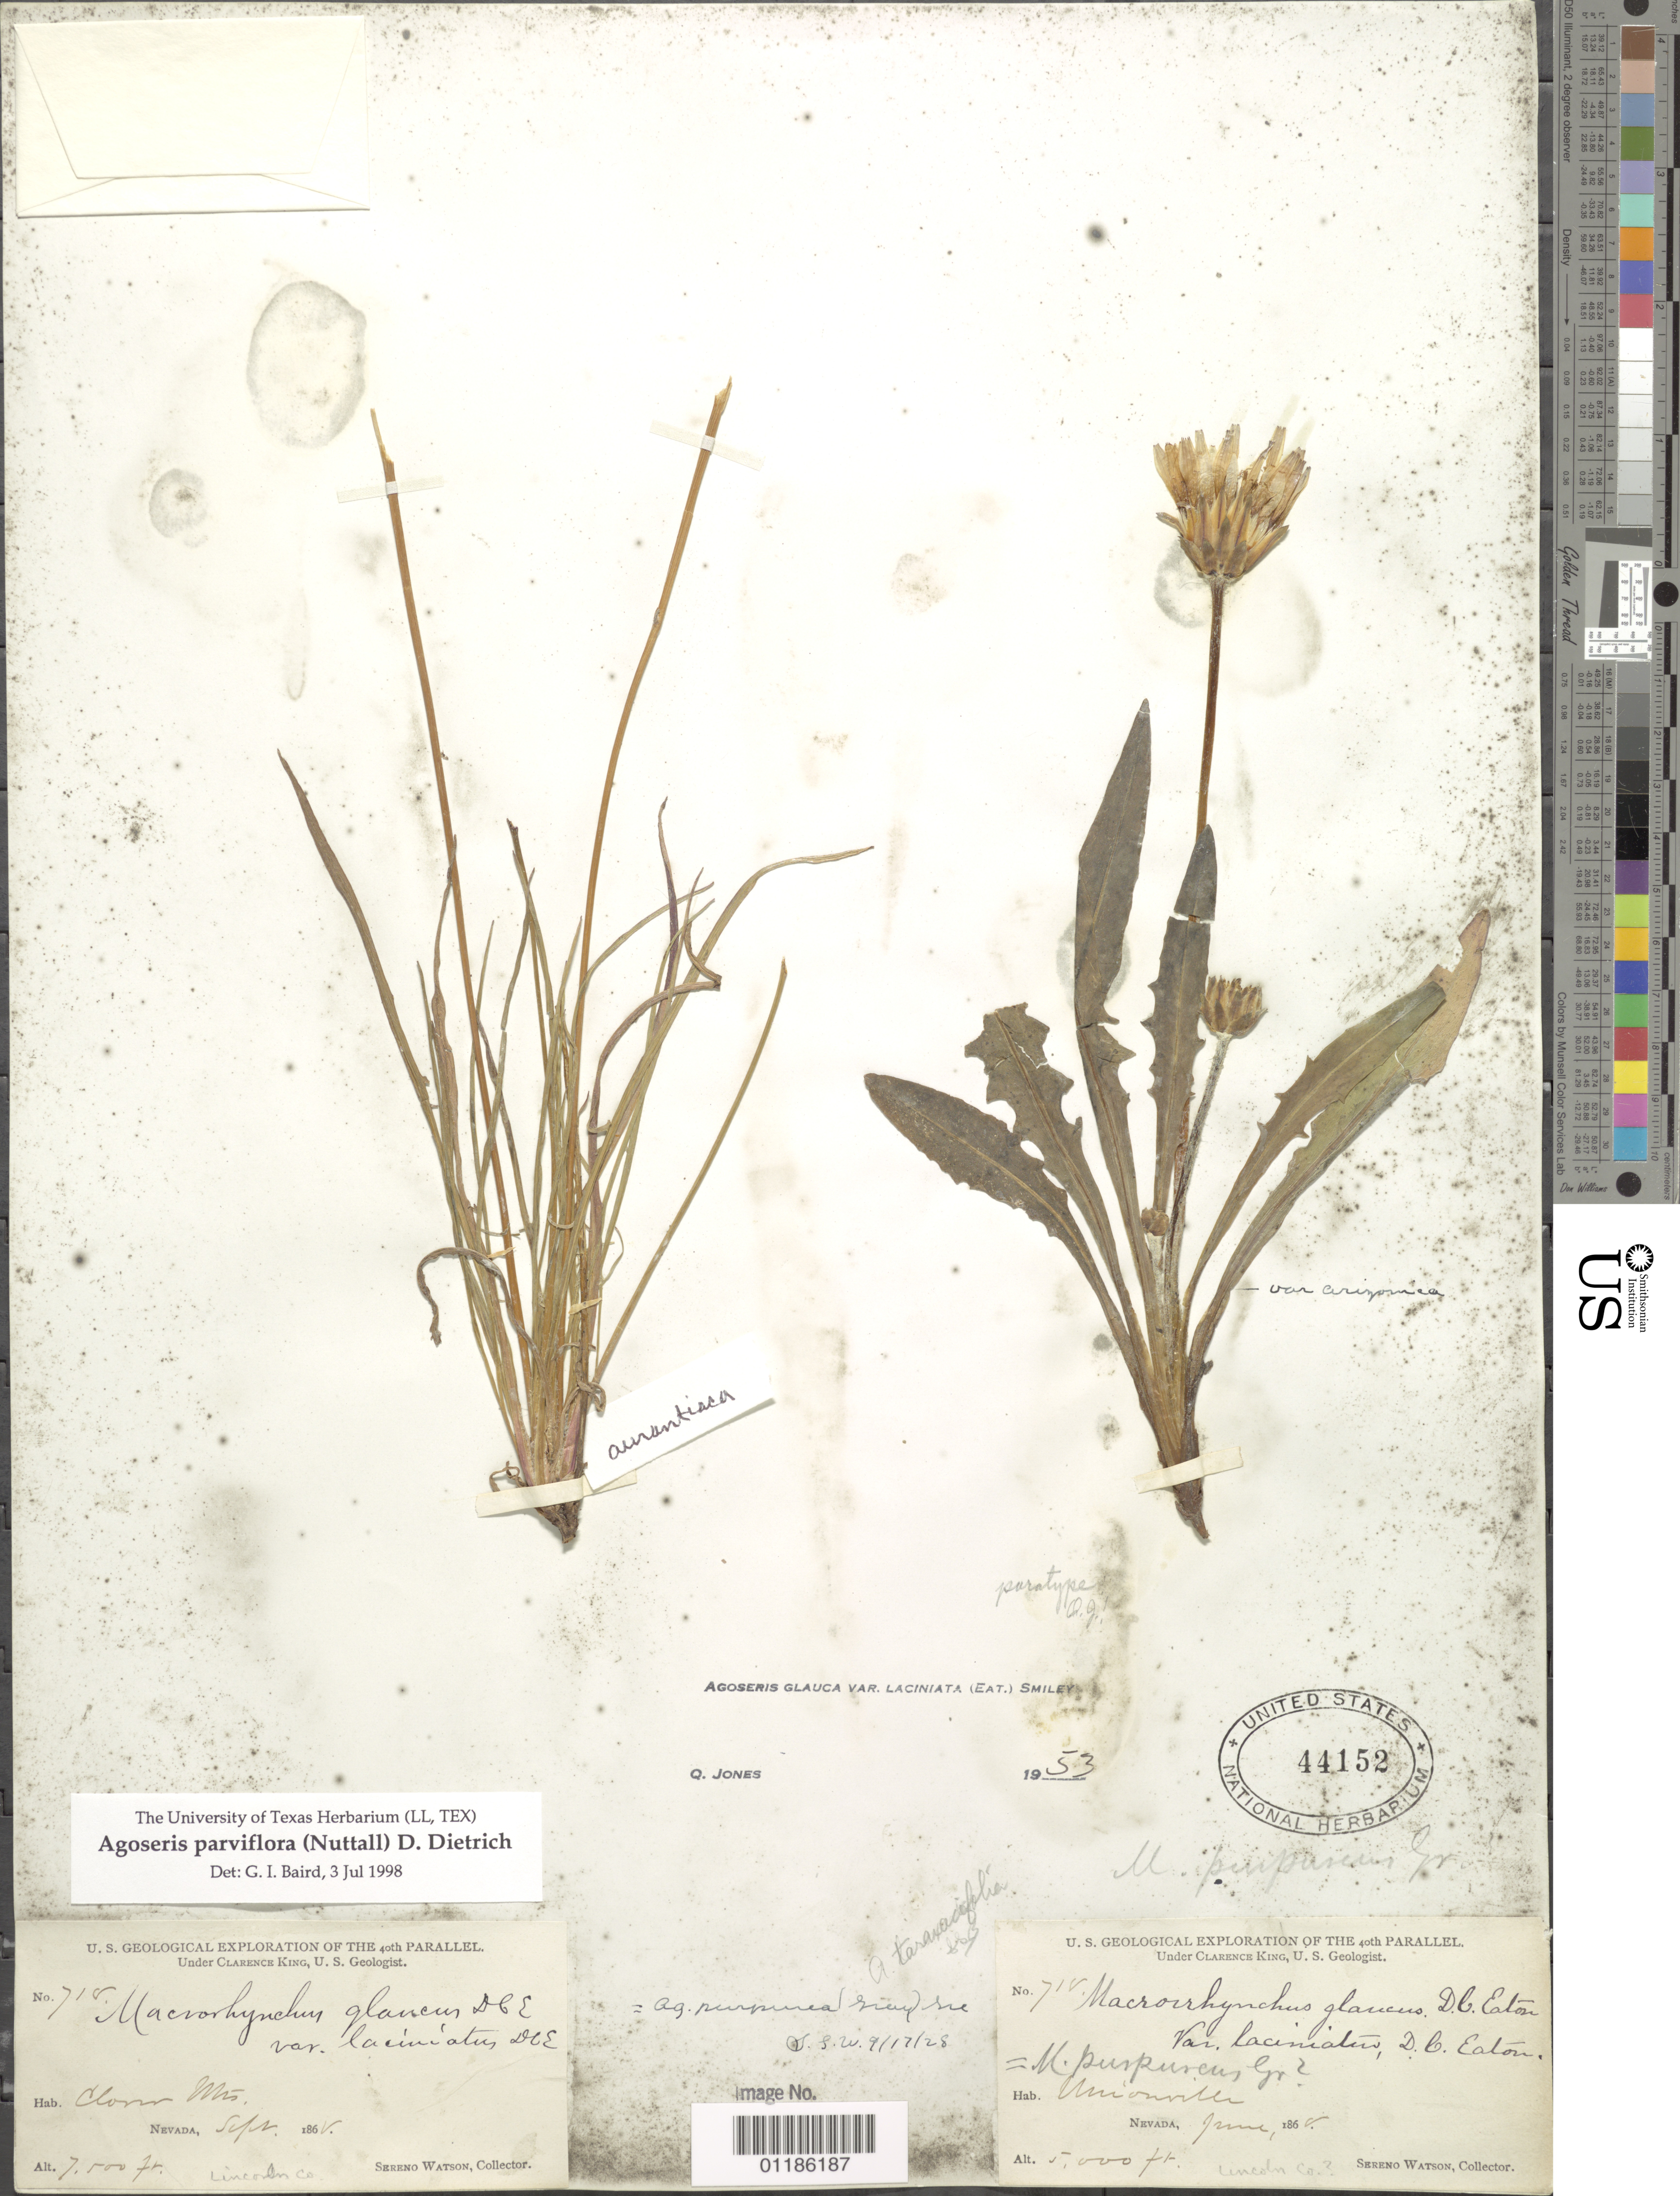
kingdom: Plantae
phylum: Tracheophyta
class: Magnoliopsida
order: Asterales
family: Asteraceae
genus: Agoseris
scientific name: Agoseris parviflora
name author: (Nutt.) D. Dietr.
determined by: Baird, G. I.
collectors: S. Watson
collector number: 718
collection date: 1868-09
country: United States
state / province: Nevada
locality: Clover Mts.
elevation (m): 2286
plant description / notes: There is a second label for Agoseris parviflora (col.# 718) collected by S. Watson on Jun 1868 in Nevada, Unionville, alt. 5000 ft.(US. Geological Explorationof the40 th parallel, under C. King).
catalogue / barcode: US 44152